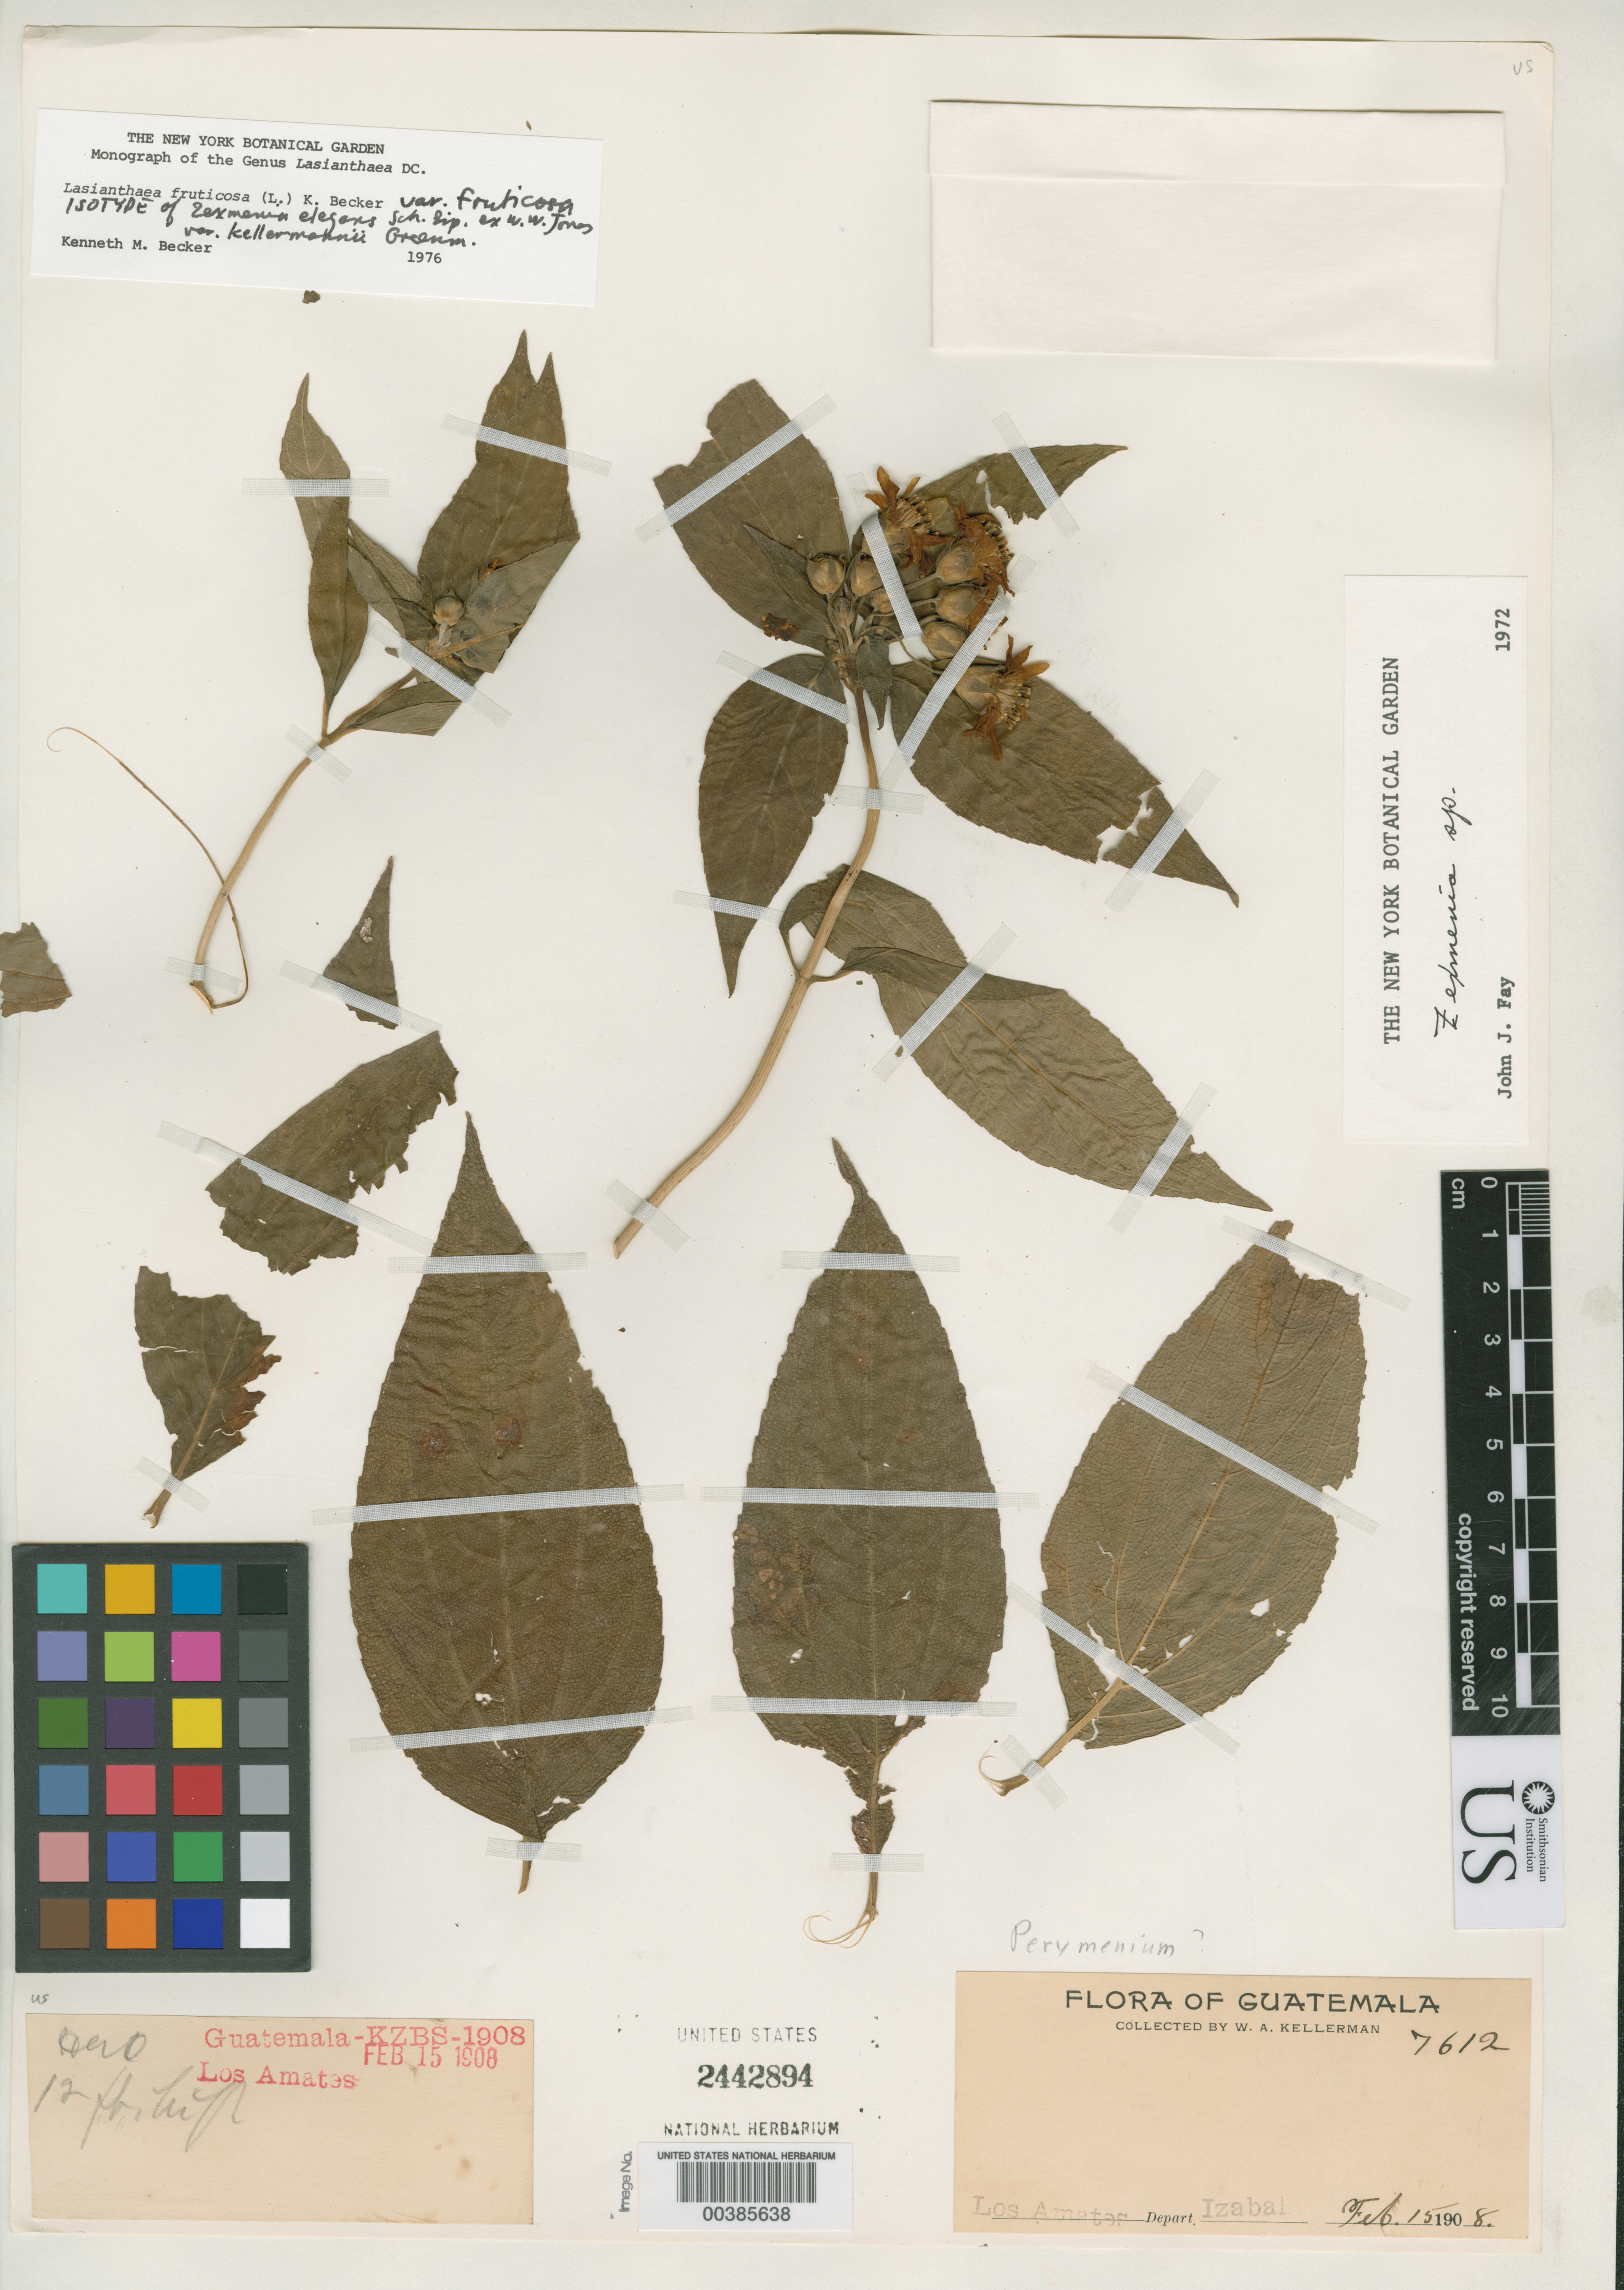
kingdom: Plantae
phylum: Tracheophyta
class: Magnoliopsida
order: Asterales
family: Asteraceae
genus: Zexmenia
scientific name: Zexmenia elegans var. kellermannii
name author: Greenm.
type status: Syntype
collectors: W. A. Kellerman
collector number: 7612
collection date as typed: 15 Feb 1908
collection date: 1908-02-15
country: Guatemala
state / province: Izabal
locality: Los Amates.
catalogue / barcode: US 2442894